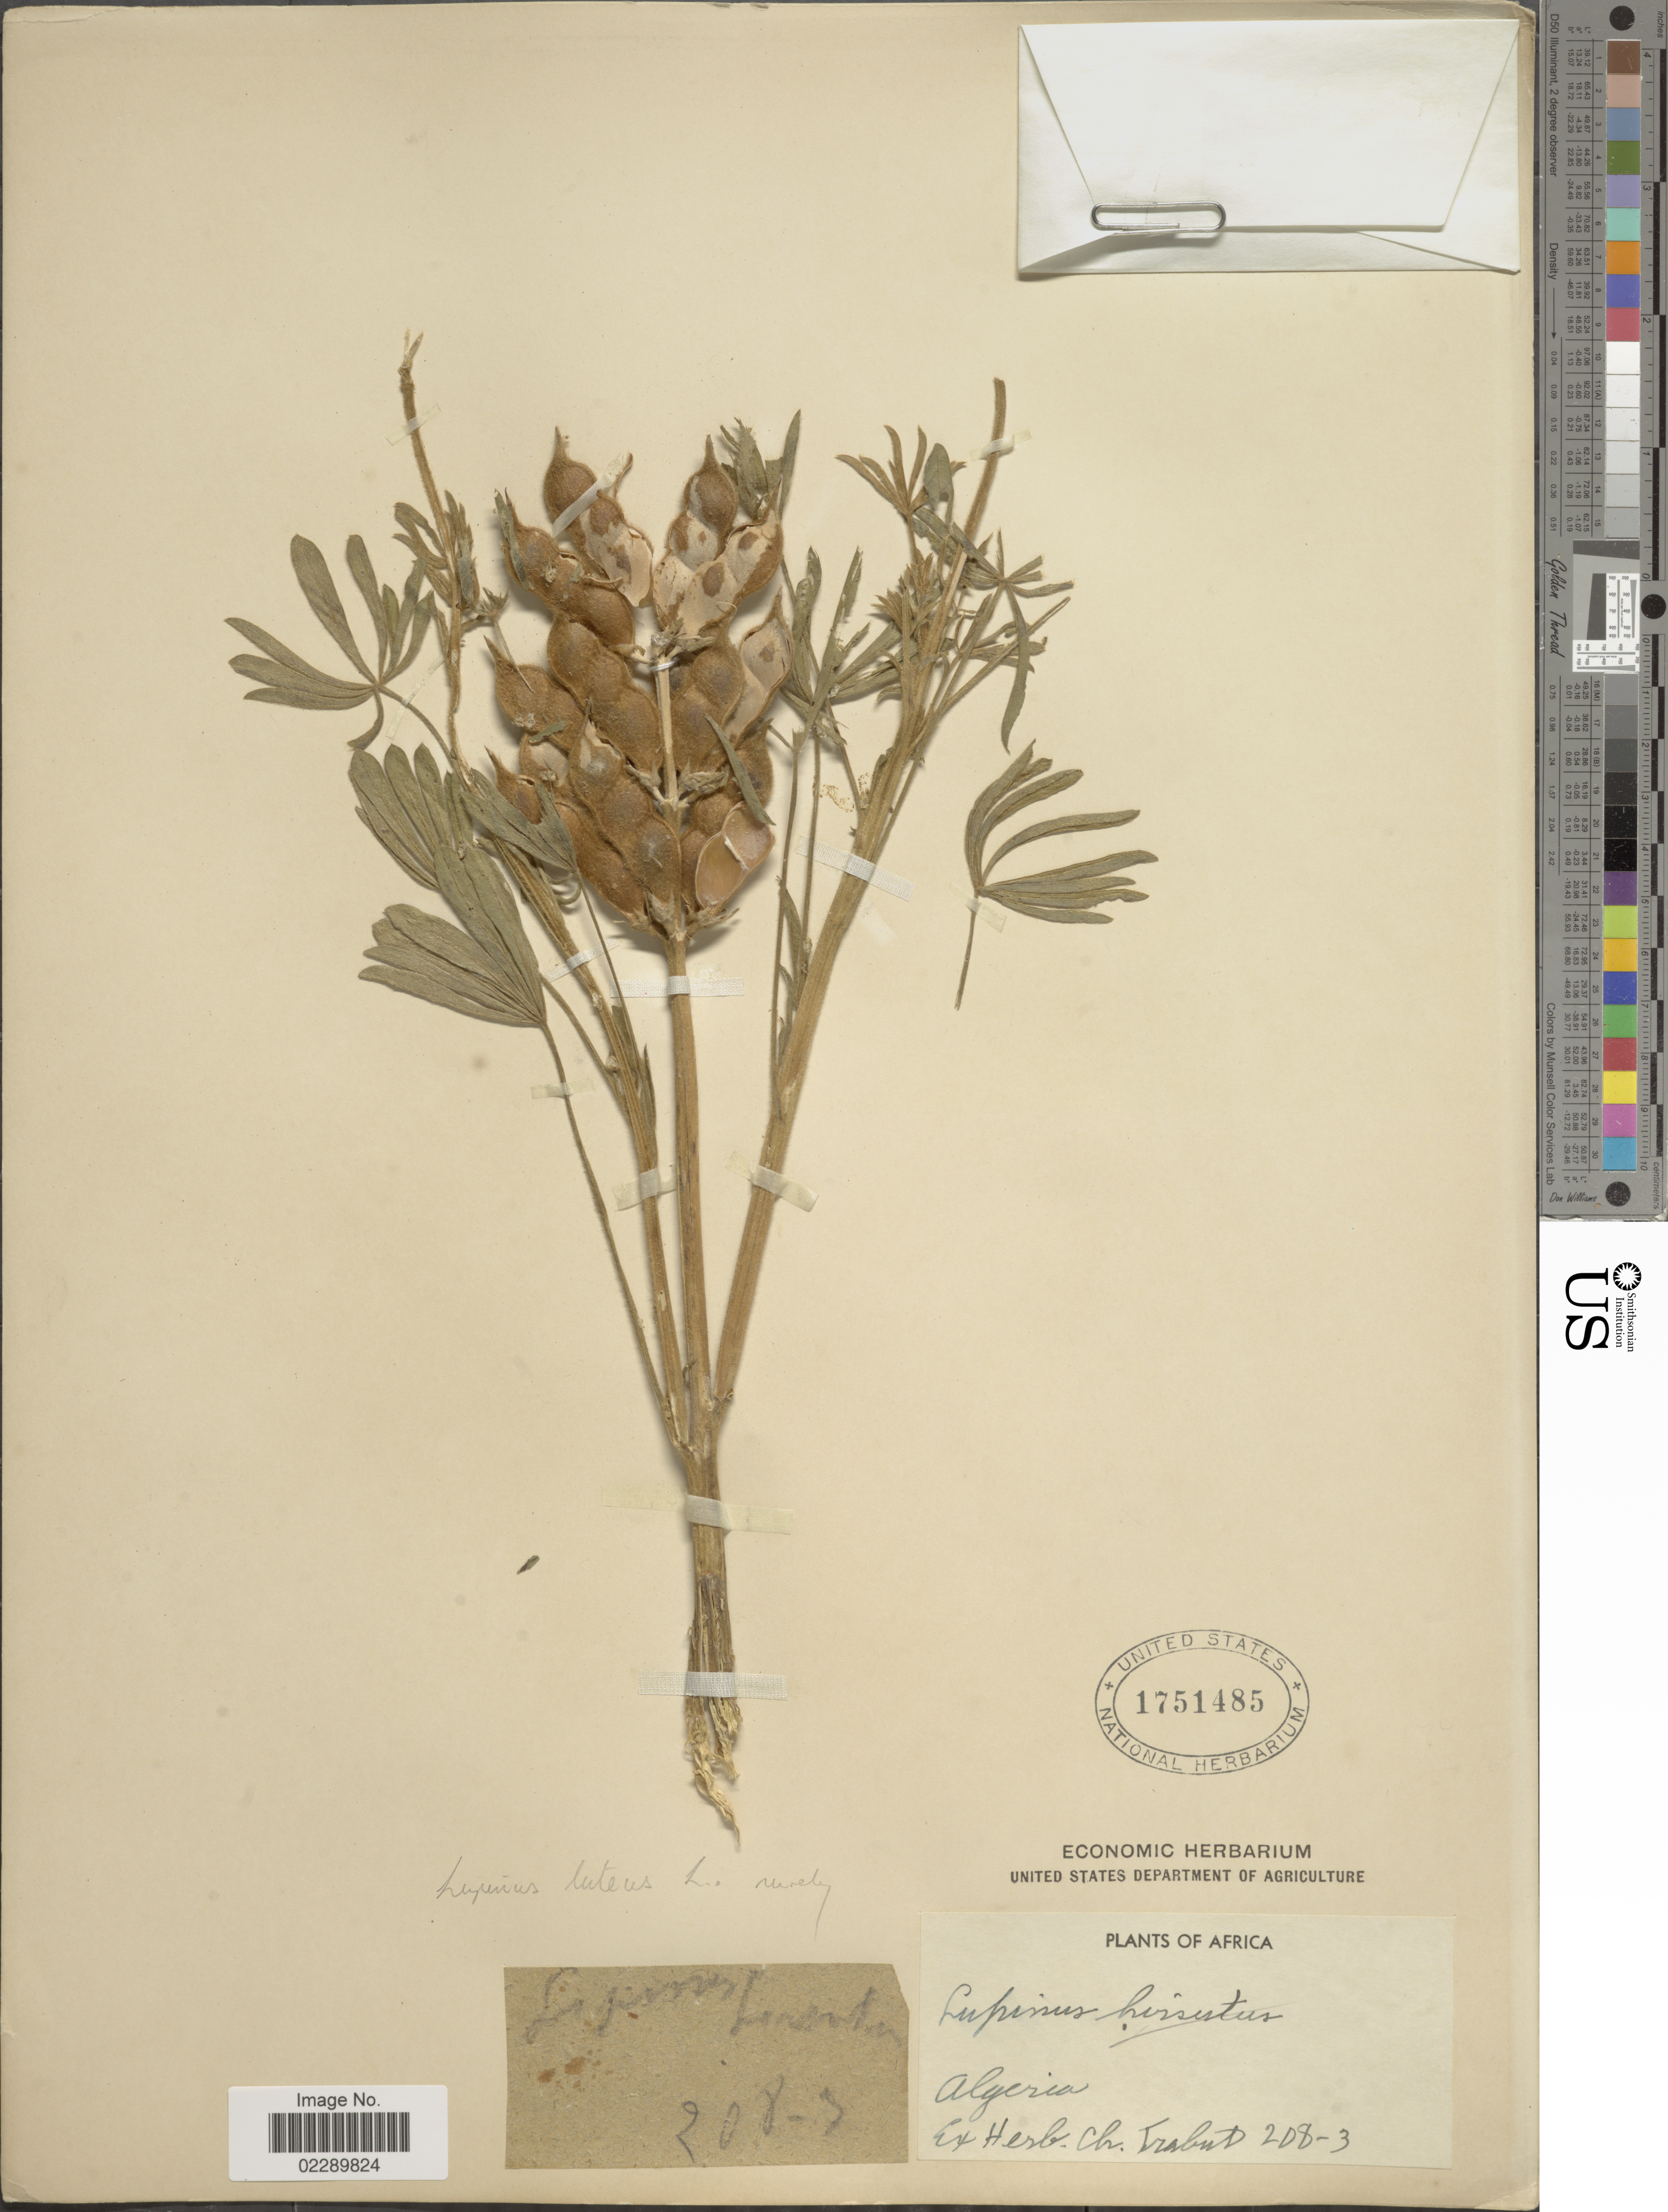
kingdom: Plantae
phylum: Tracheophyta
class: Magnoliopsida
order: Fabales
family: Fabaceae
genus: Lupinus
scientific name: Lupinus luteus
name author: L.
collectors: Ex herb. Ch. Trabut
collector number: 208-3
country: Algeria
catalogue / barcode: US 1751485